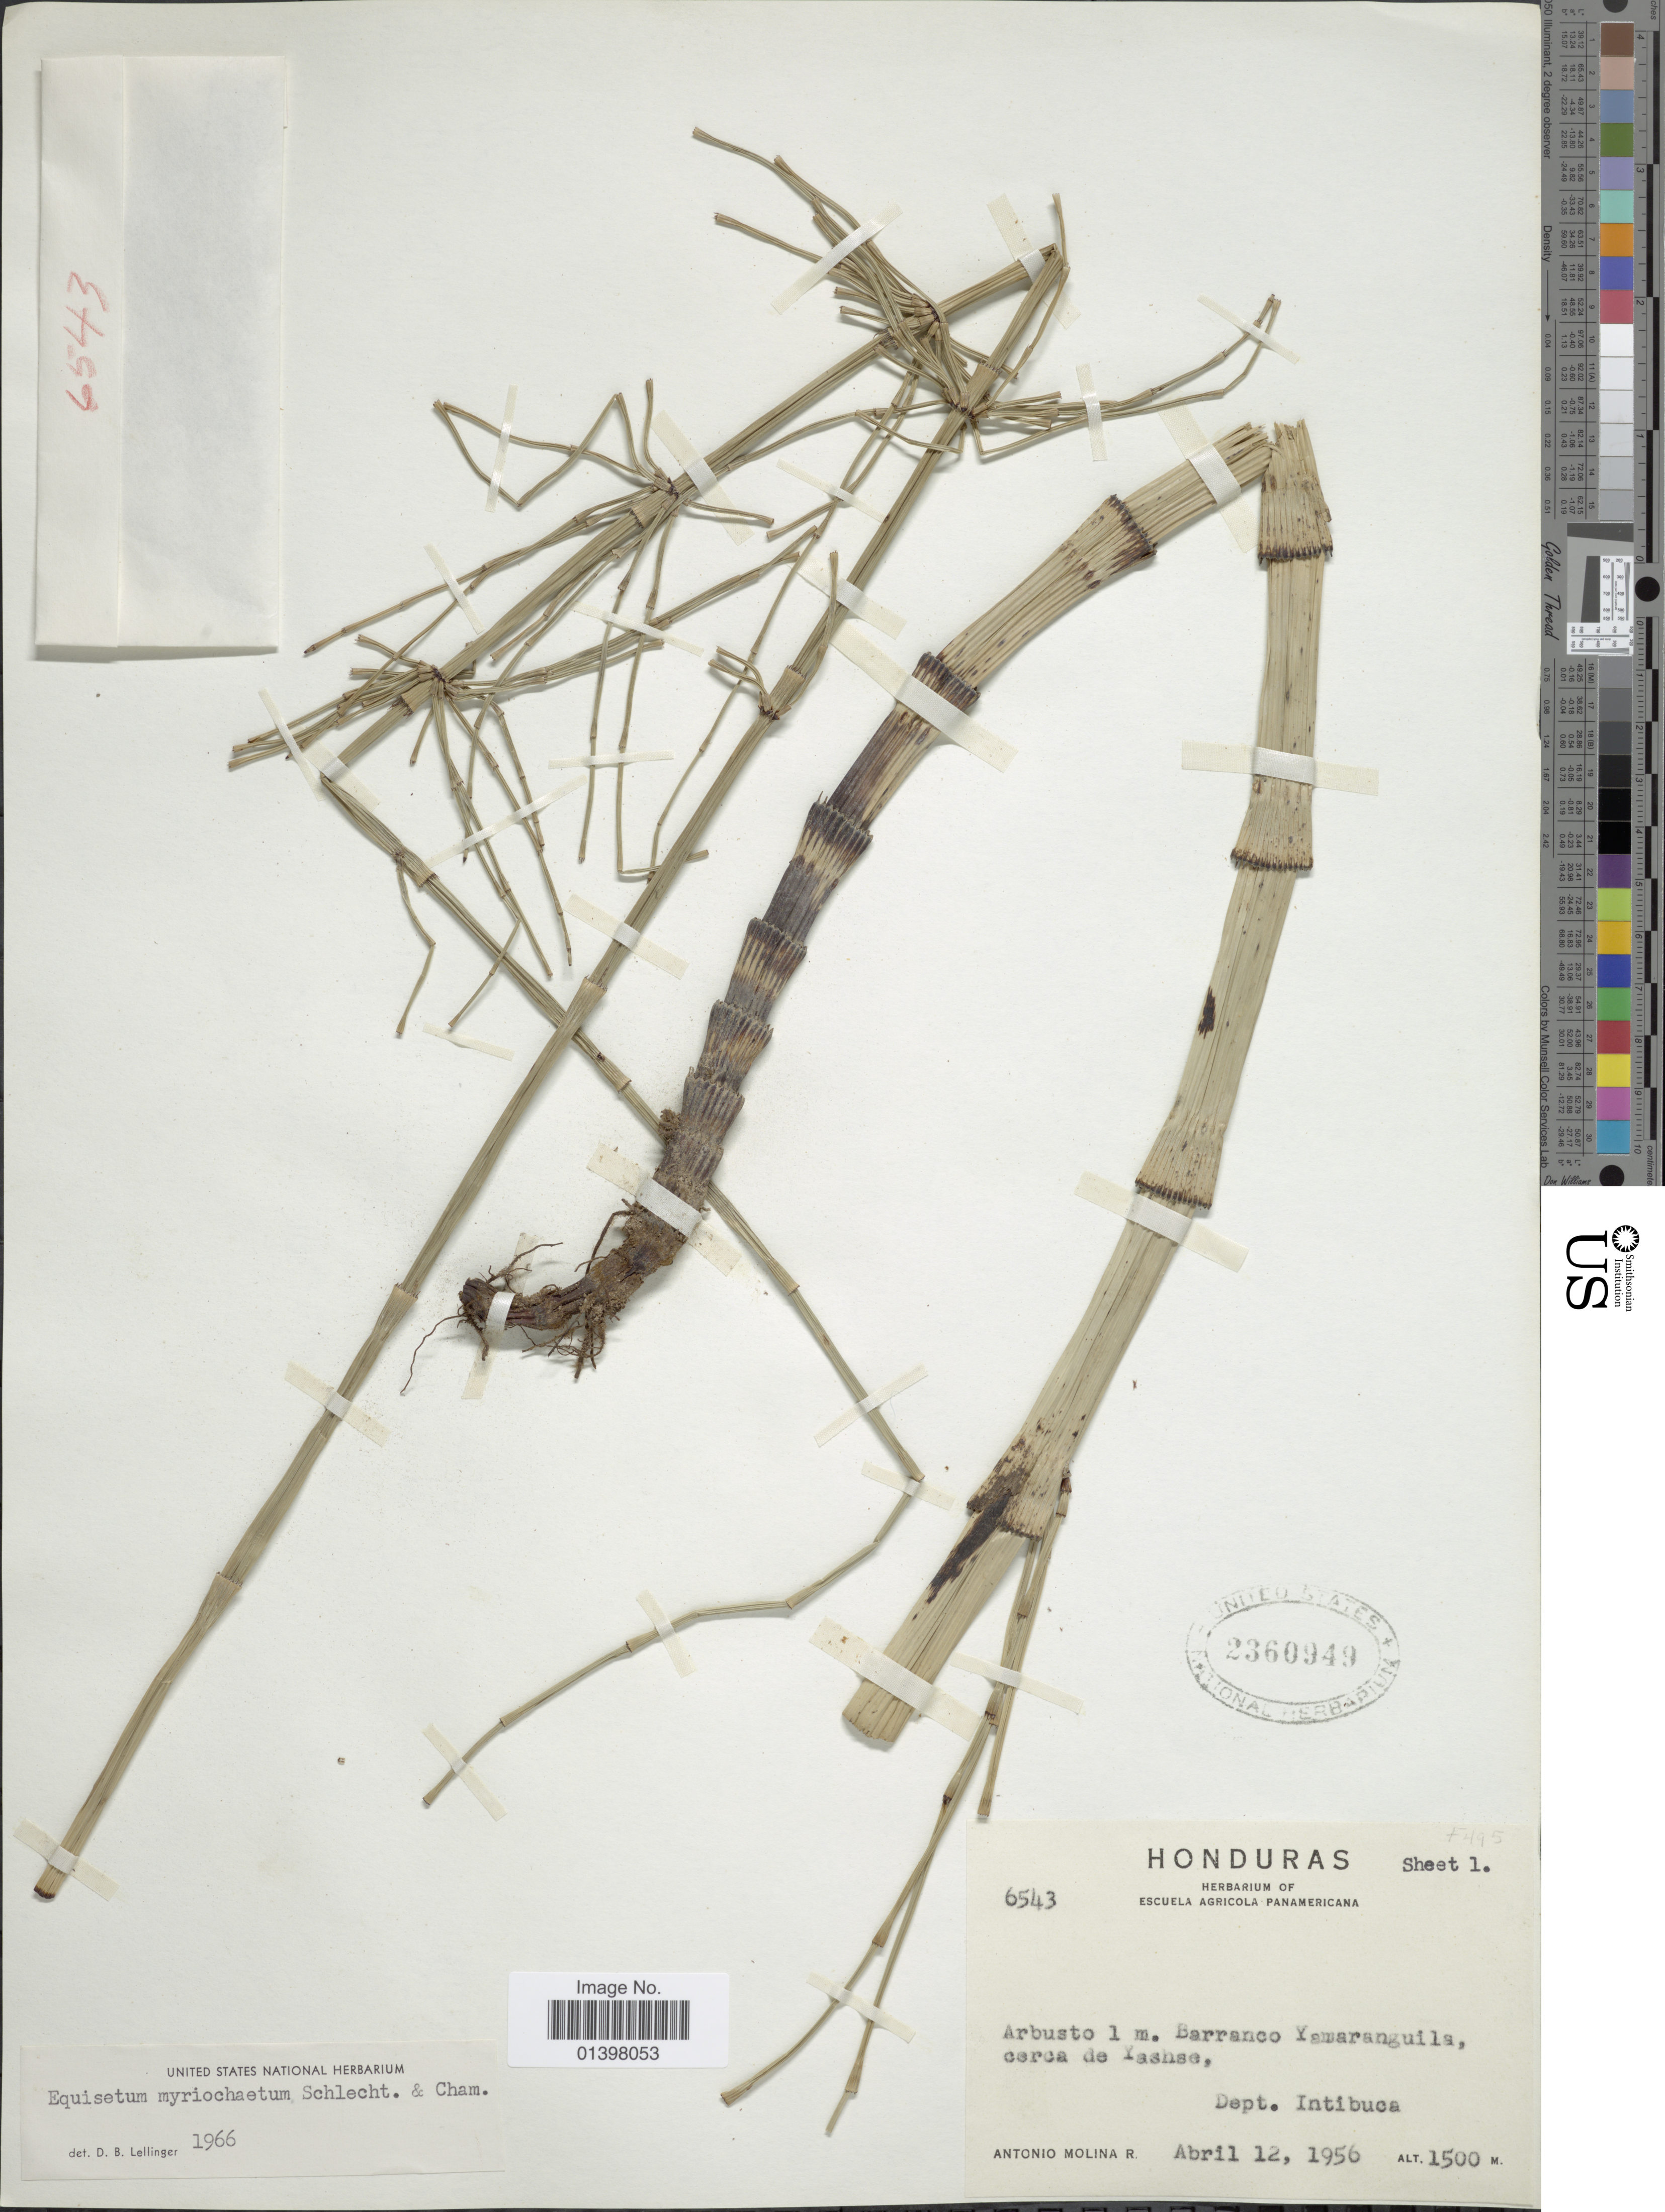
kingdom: Plantae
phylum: Tracheophyta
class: Polypodiopsida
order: Equisetales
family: Equisetaceae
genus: Equisetum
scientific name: Equisetum myriochaetum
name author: Schltdl. & Cham.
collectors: A. Molina R.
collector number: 6543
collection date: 1956-04-12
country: Honduras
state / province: Intibuca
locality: Barranco Yamaranguila, cerca de Yashse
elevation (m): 1500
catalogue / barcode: US 2360949